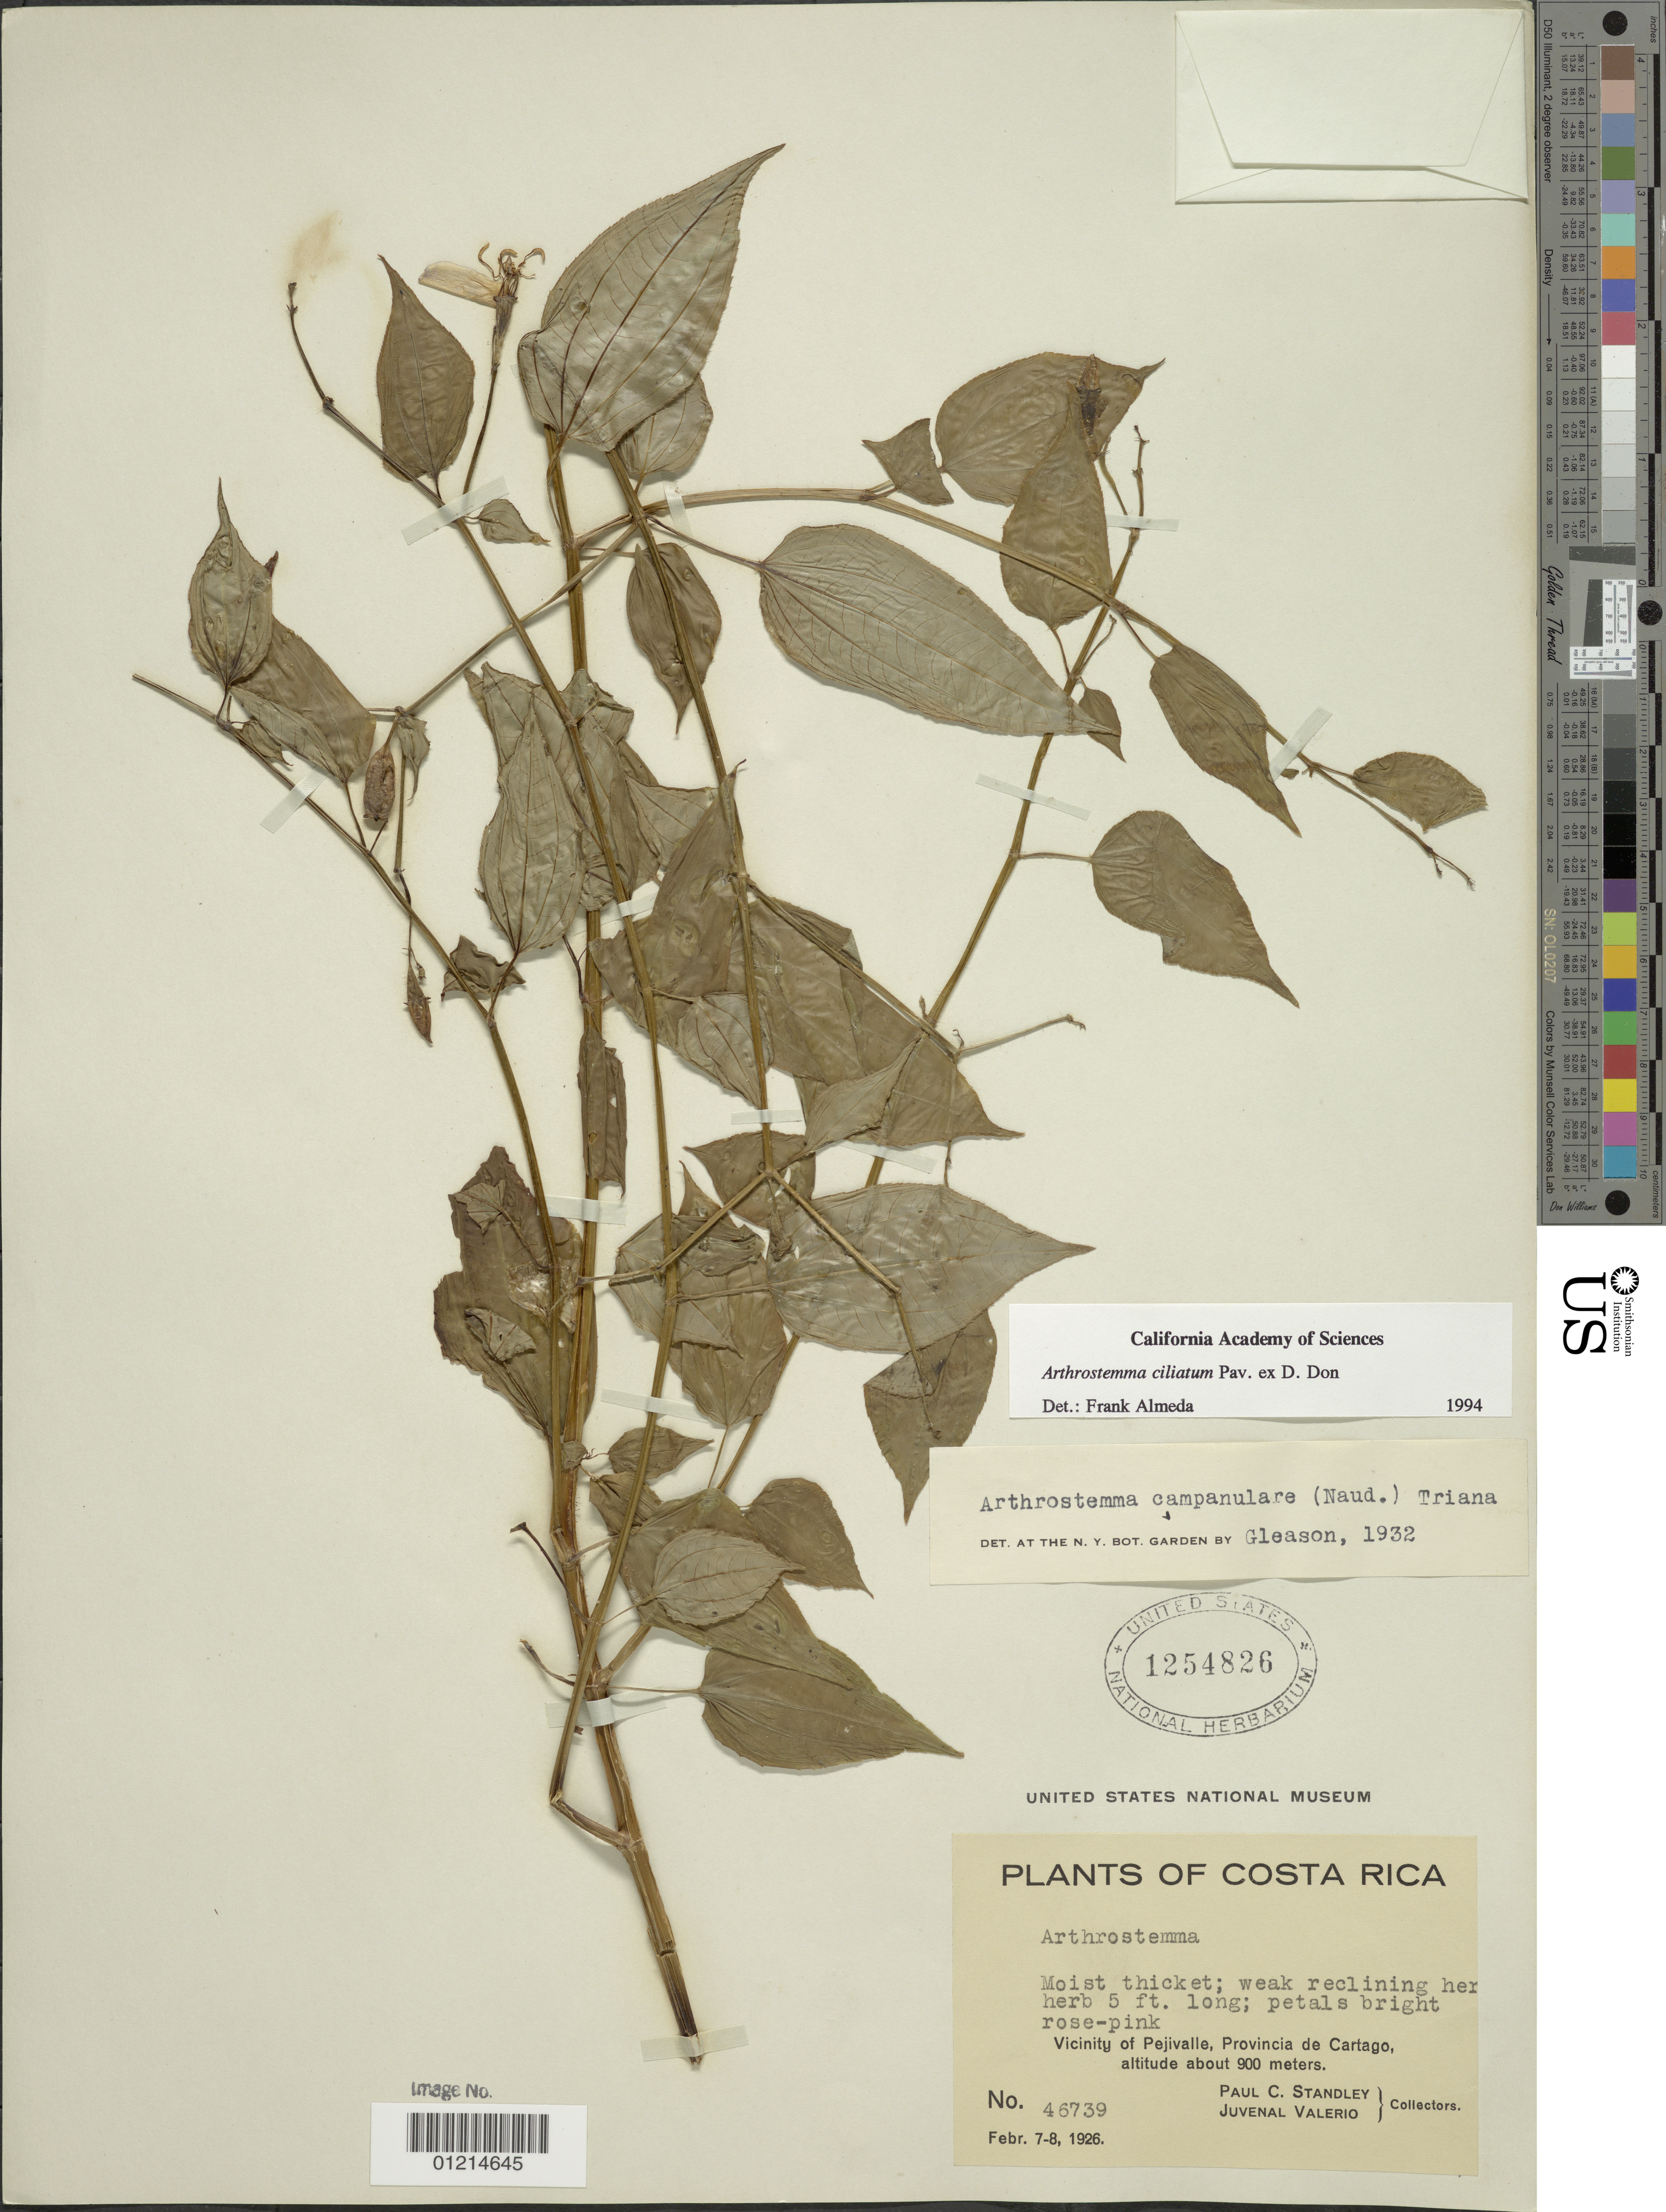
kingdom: Plantae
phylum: Tracheophyta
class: Magnoliopsida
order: Myrtales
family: Melastomataceae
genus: Arthrostemma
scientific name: Arthrostemma ciliatum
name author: Pav. ex D. Don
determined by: Almeda, F.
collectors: P. C. Standley & J. Valero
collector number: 46739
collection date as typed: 07 Feb 1926 to 08 Feb 1926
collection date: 1926-02-07/1926-02-08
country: Costa Rica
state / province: Cartago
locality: Vicinity of Pejivalle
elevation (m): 900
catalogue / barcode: US 1254826